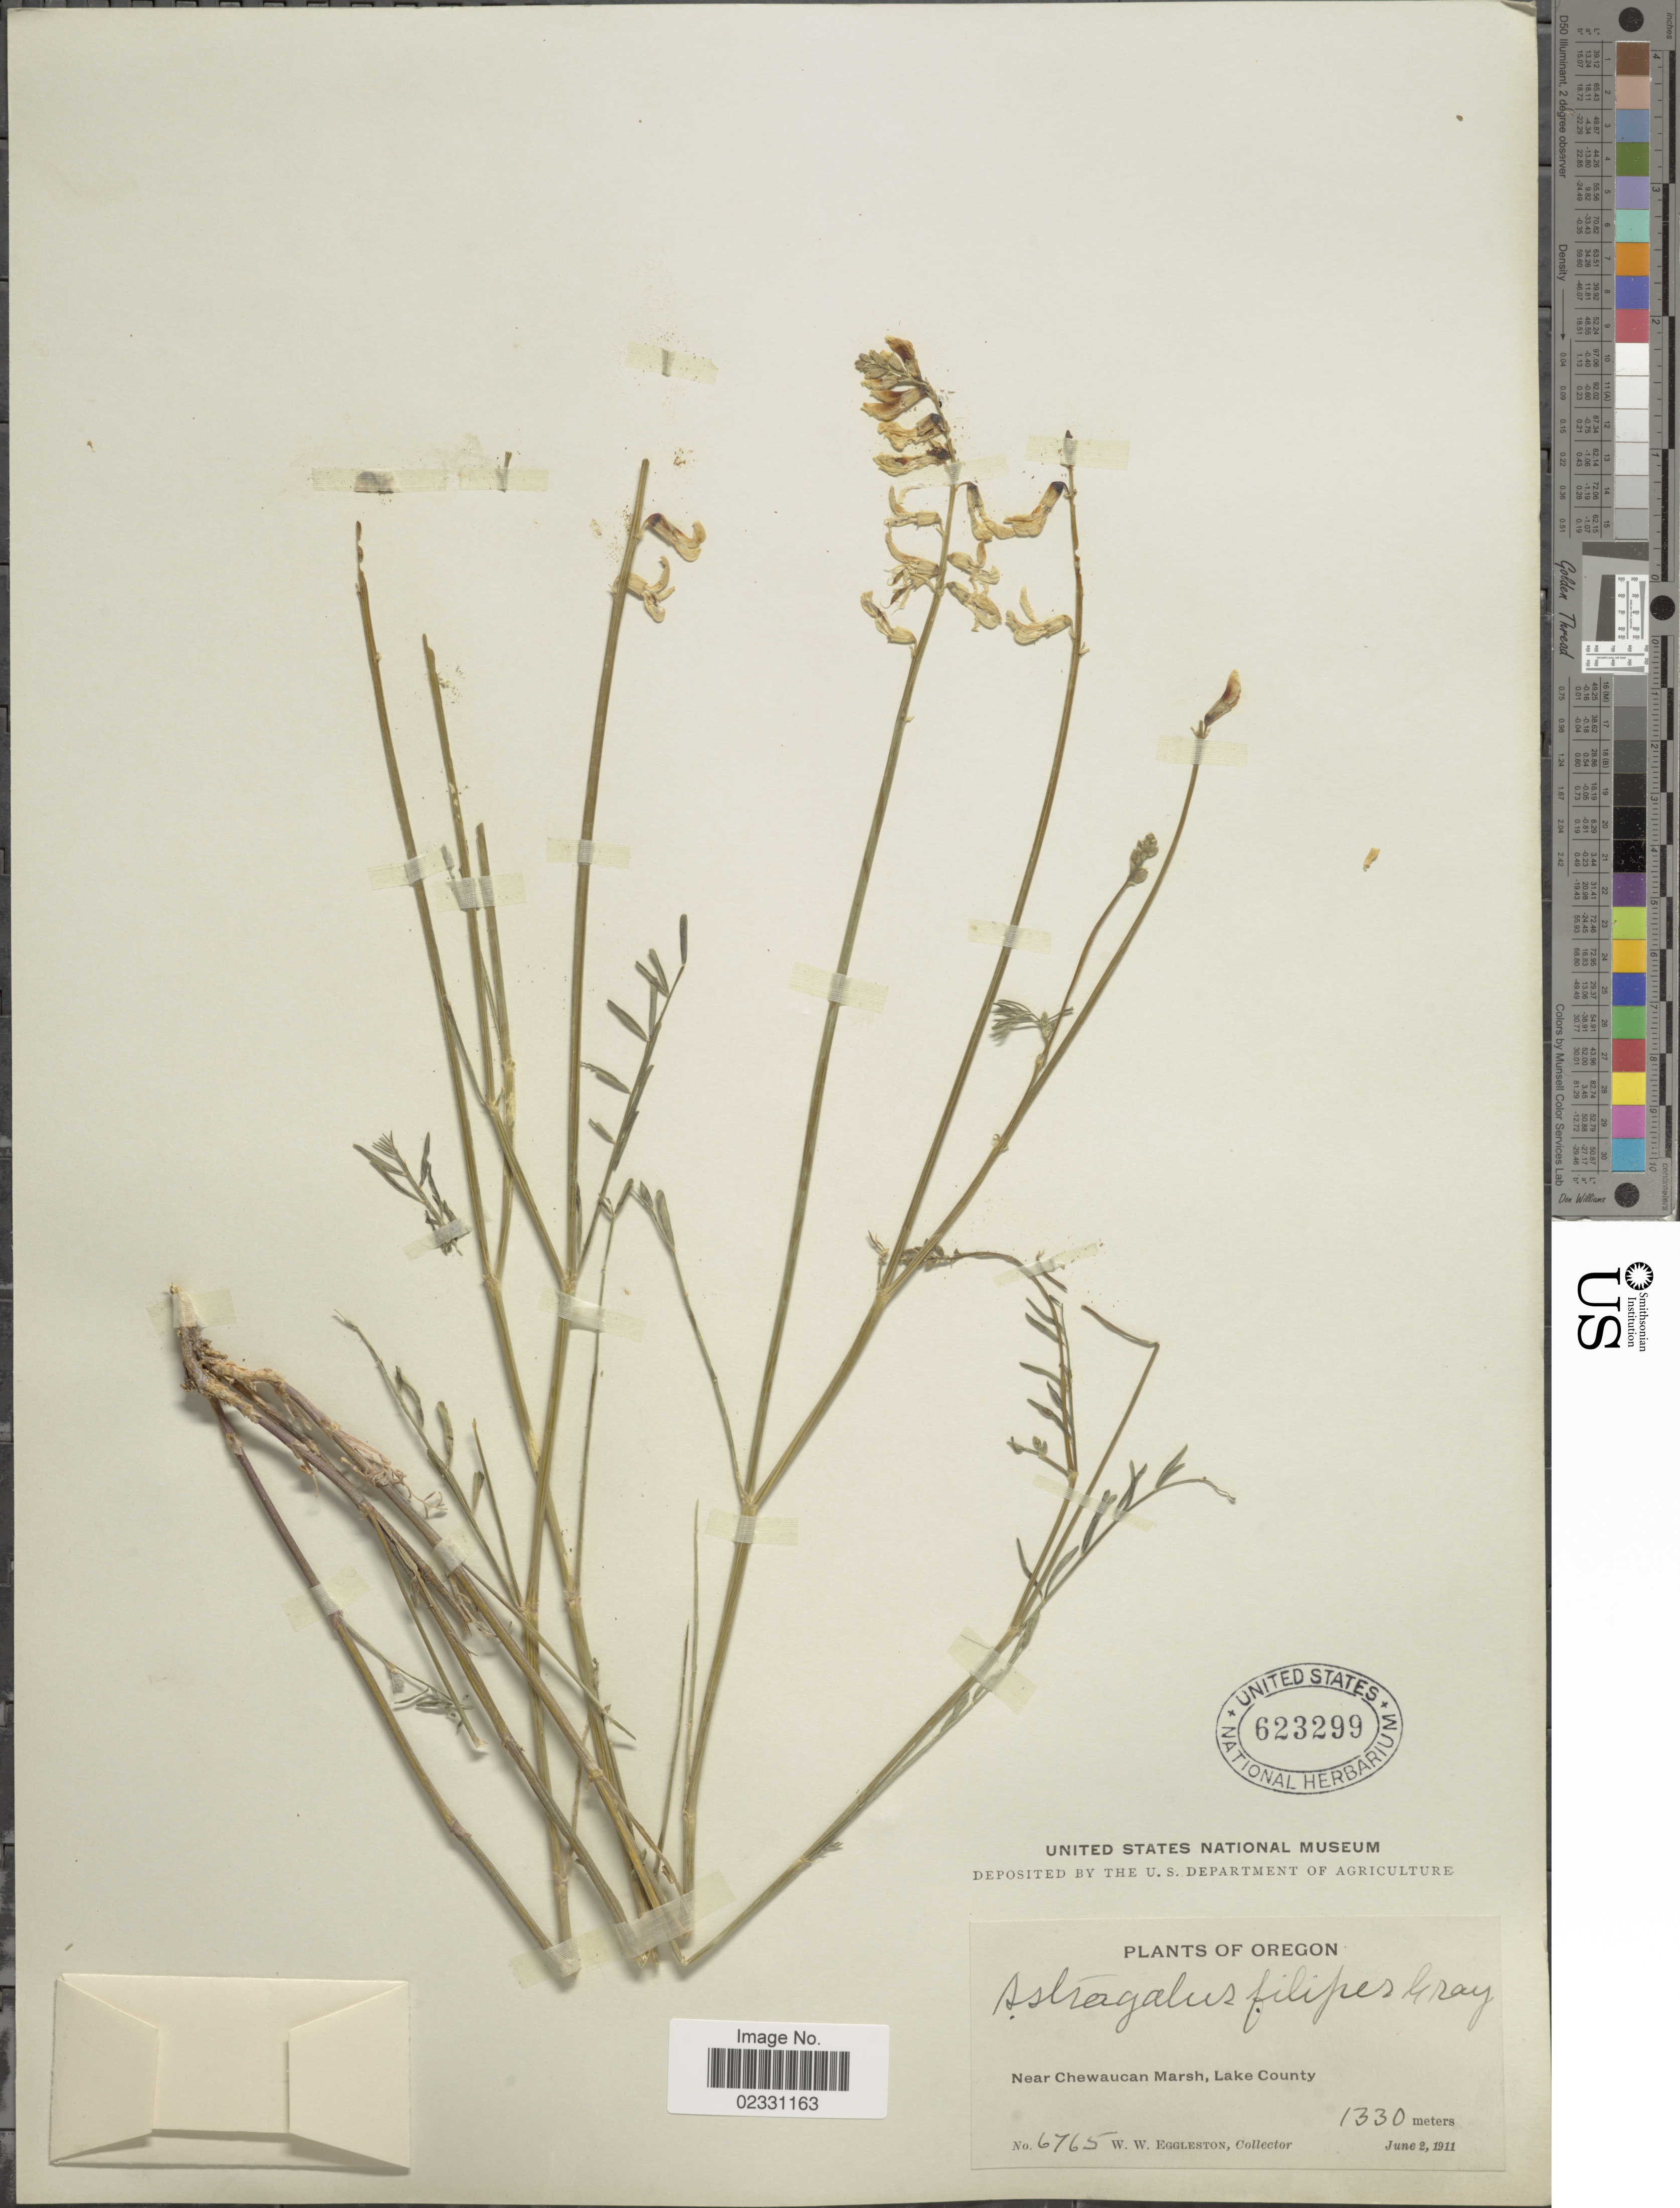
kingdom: Plantae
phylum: Tracheophyta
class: Magnoliopsida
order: Fabales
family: Fabaceae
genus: Astragalus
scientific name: Astragalus filipes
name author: A. Gray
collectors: W. W. Eggleston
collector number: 6765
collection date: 1911-06-02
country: United States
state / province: Oregon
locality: Near Chewaucan Marsh, Lake County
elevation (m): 1330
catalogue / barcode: US 623299